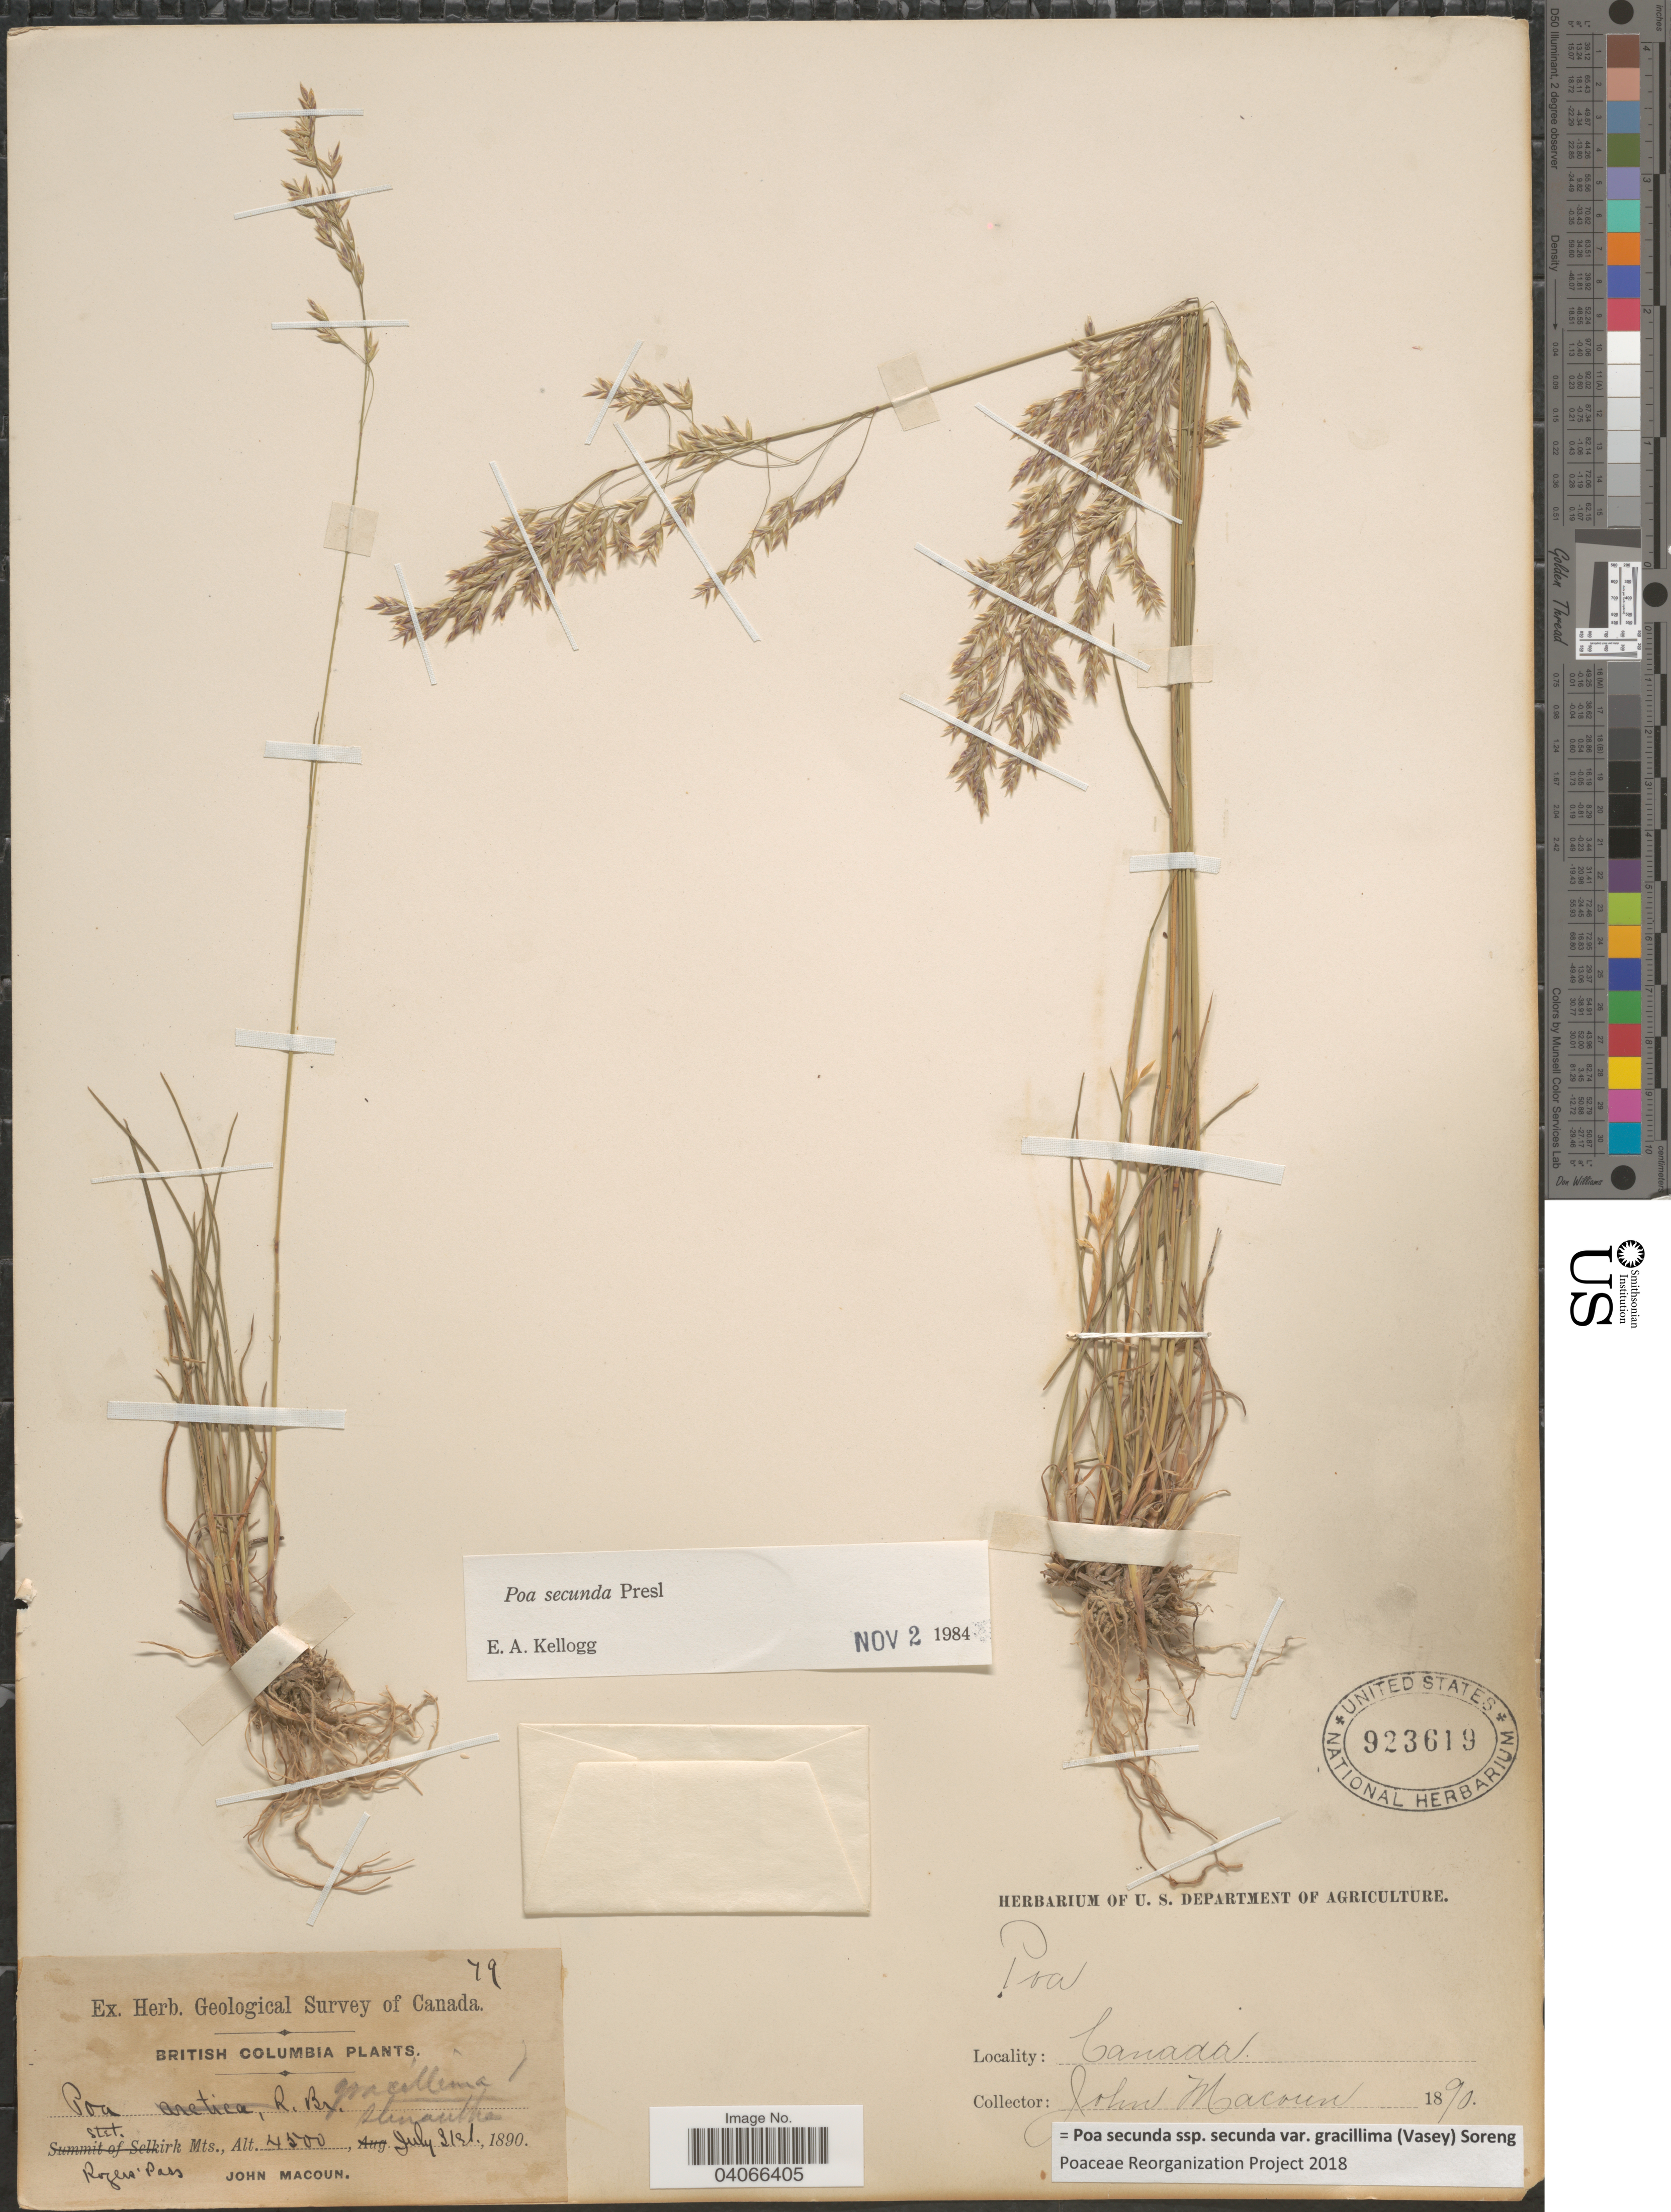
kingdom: Plantae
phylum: Tracheophyta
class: Liliopsida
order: Poales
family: Poaceae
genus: Poa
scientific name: Poa secunda subsp. secunda var. gracillima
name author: (Vasey) Soreng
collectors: J. Macoun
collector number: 79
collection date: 1890-07-31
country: Canada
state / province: British Columbia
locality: Herb. Geological Survey of Canada. Roger's Pass.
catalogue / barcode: US 923619